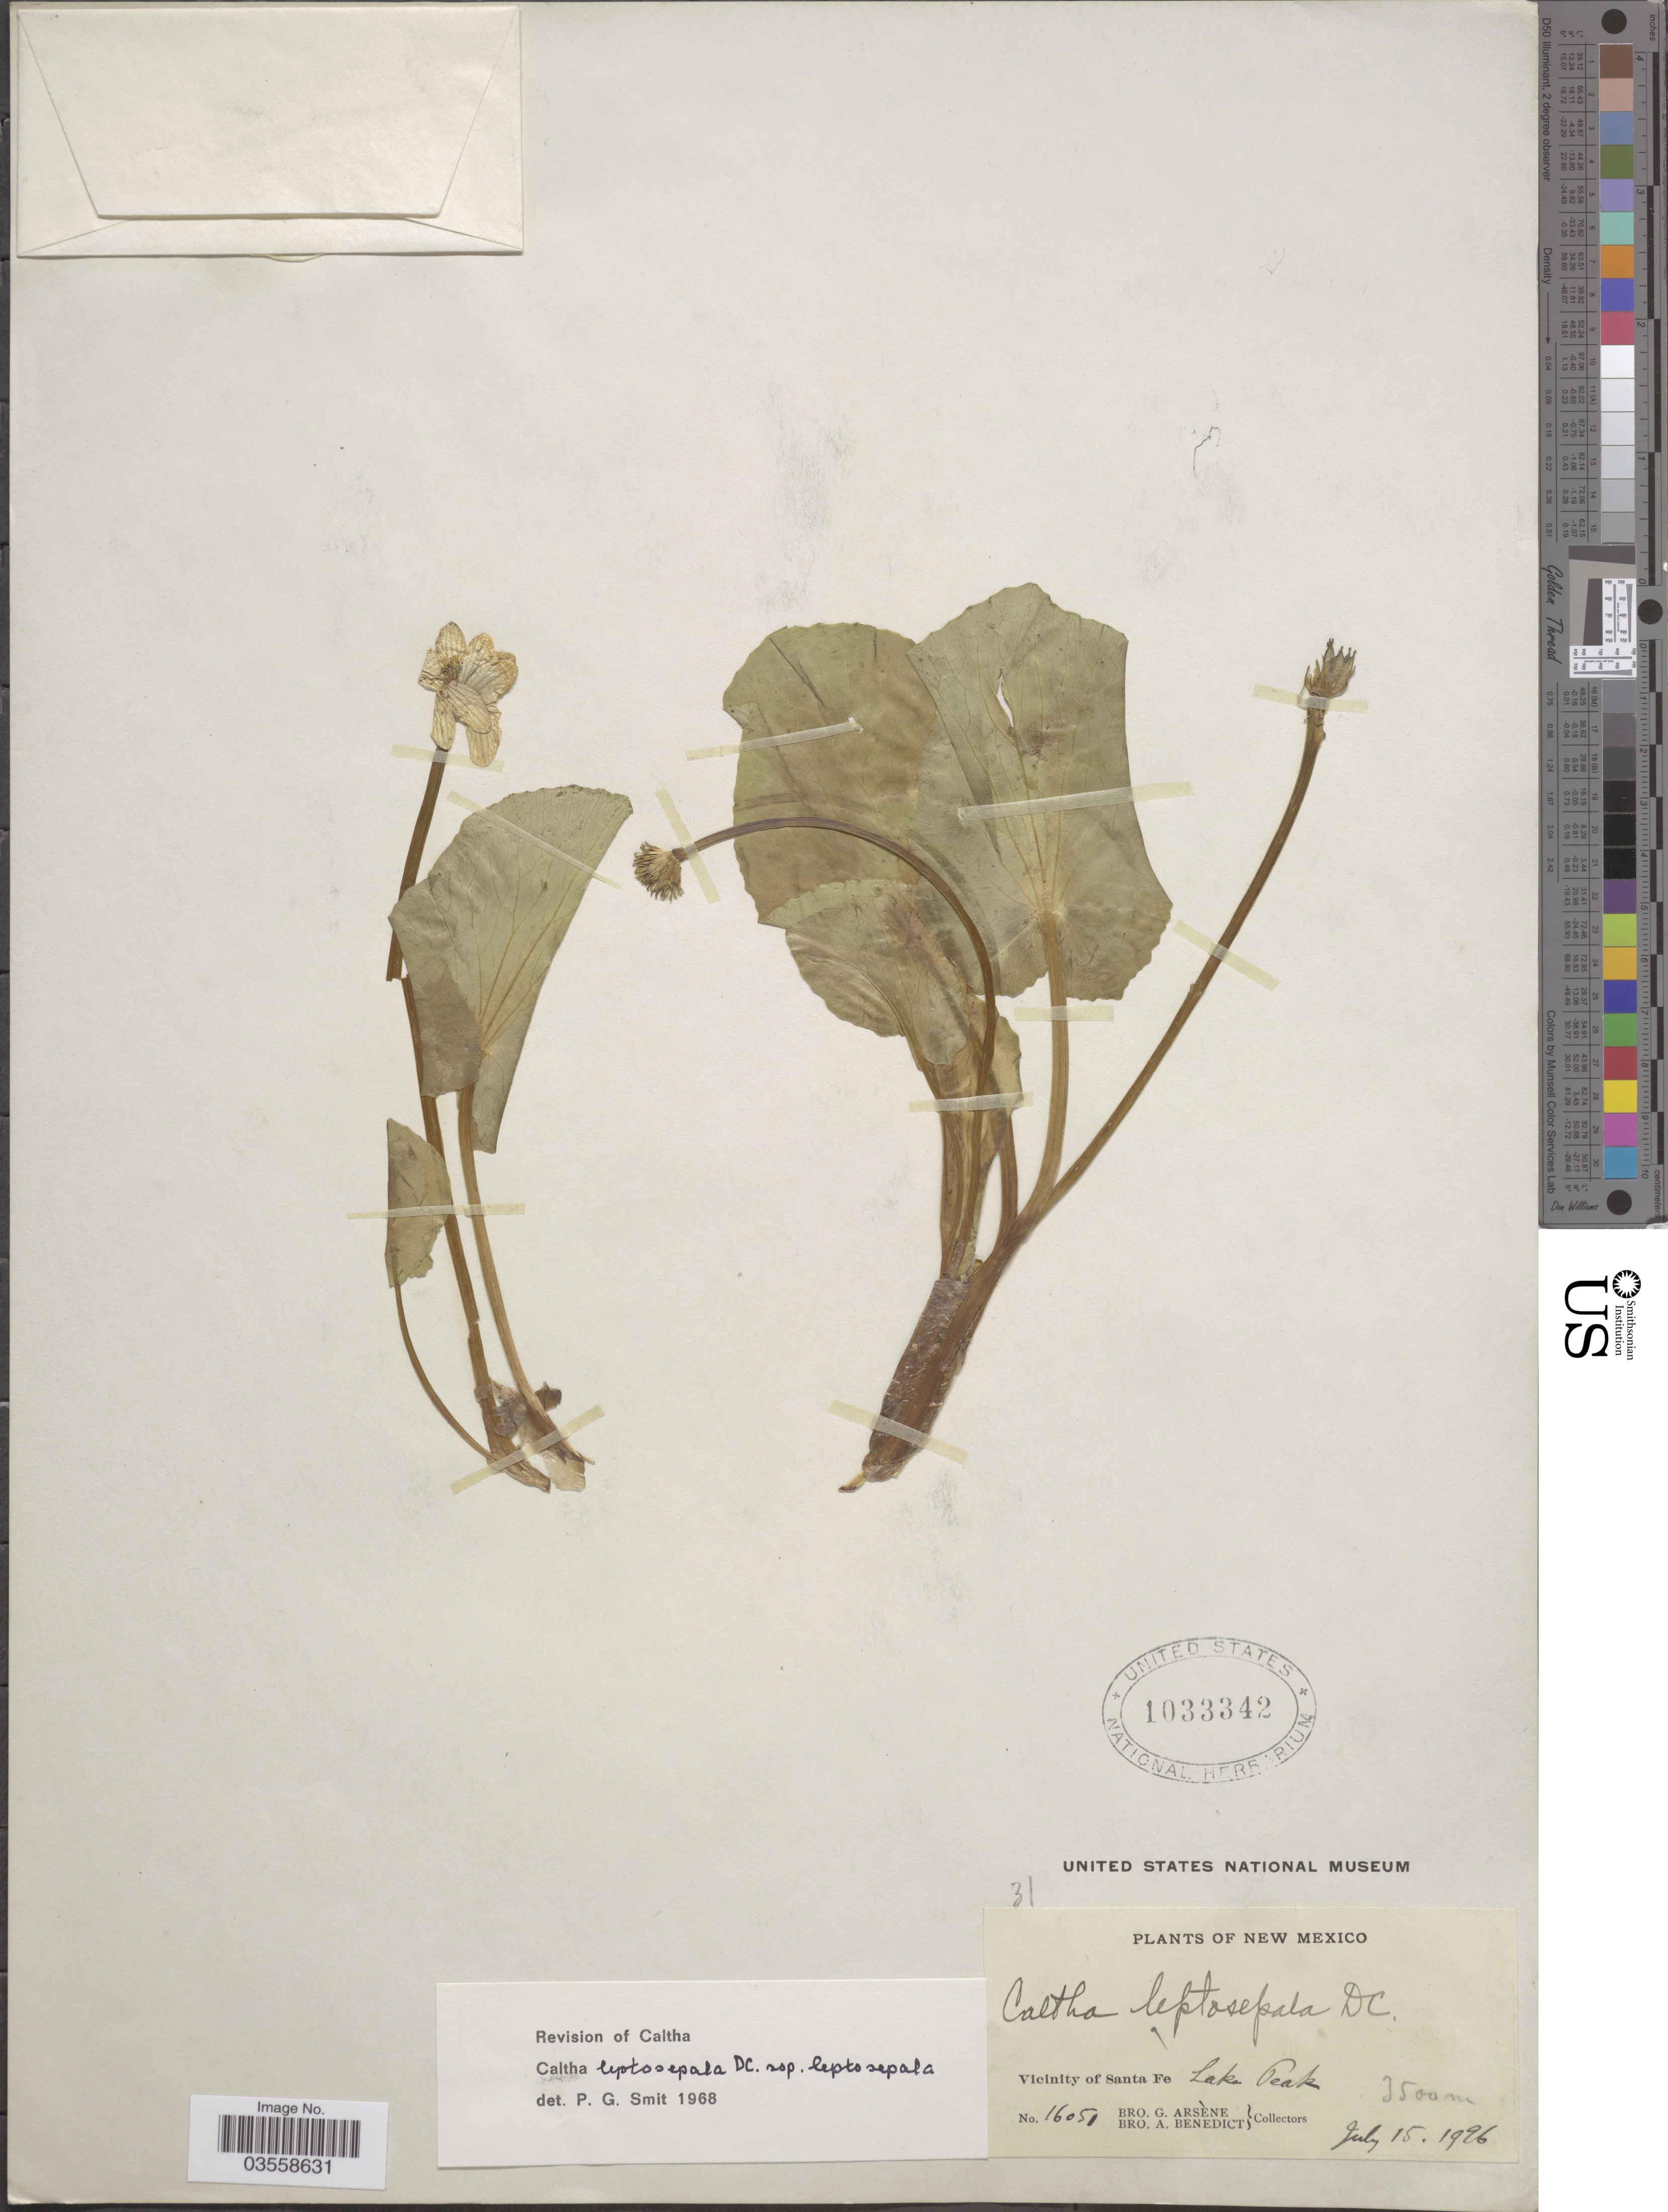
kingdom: Plantae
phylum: Tracheophyta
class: Magnoliopsida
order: Ranunculales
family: Ranunculaceae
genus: Caltha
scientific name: Caltha leptosepala subsp. leptosepala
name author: DC.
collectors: Bro. G. Arsène & Bro. A. Benedict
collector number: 16051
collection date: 1926-07-15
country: United States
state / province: New Mexico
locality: Vicinity of Santa Fe Lake Peak.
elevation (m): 3500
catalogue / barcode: US 1033342